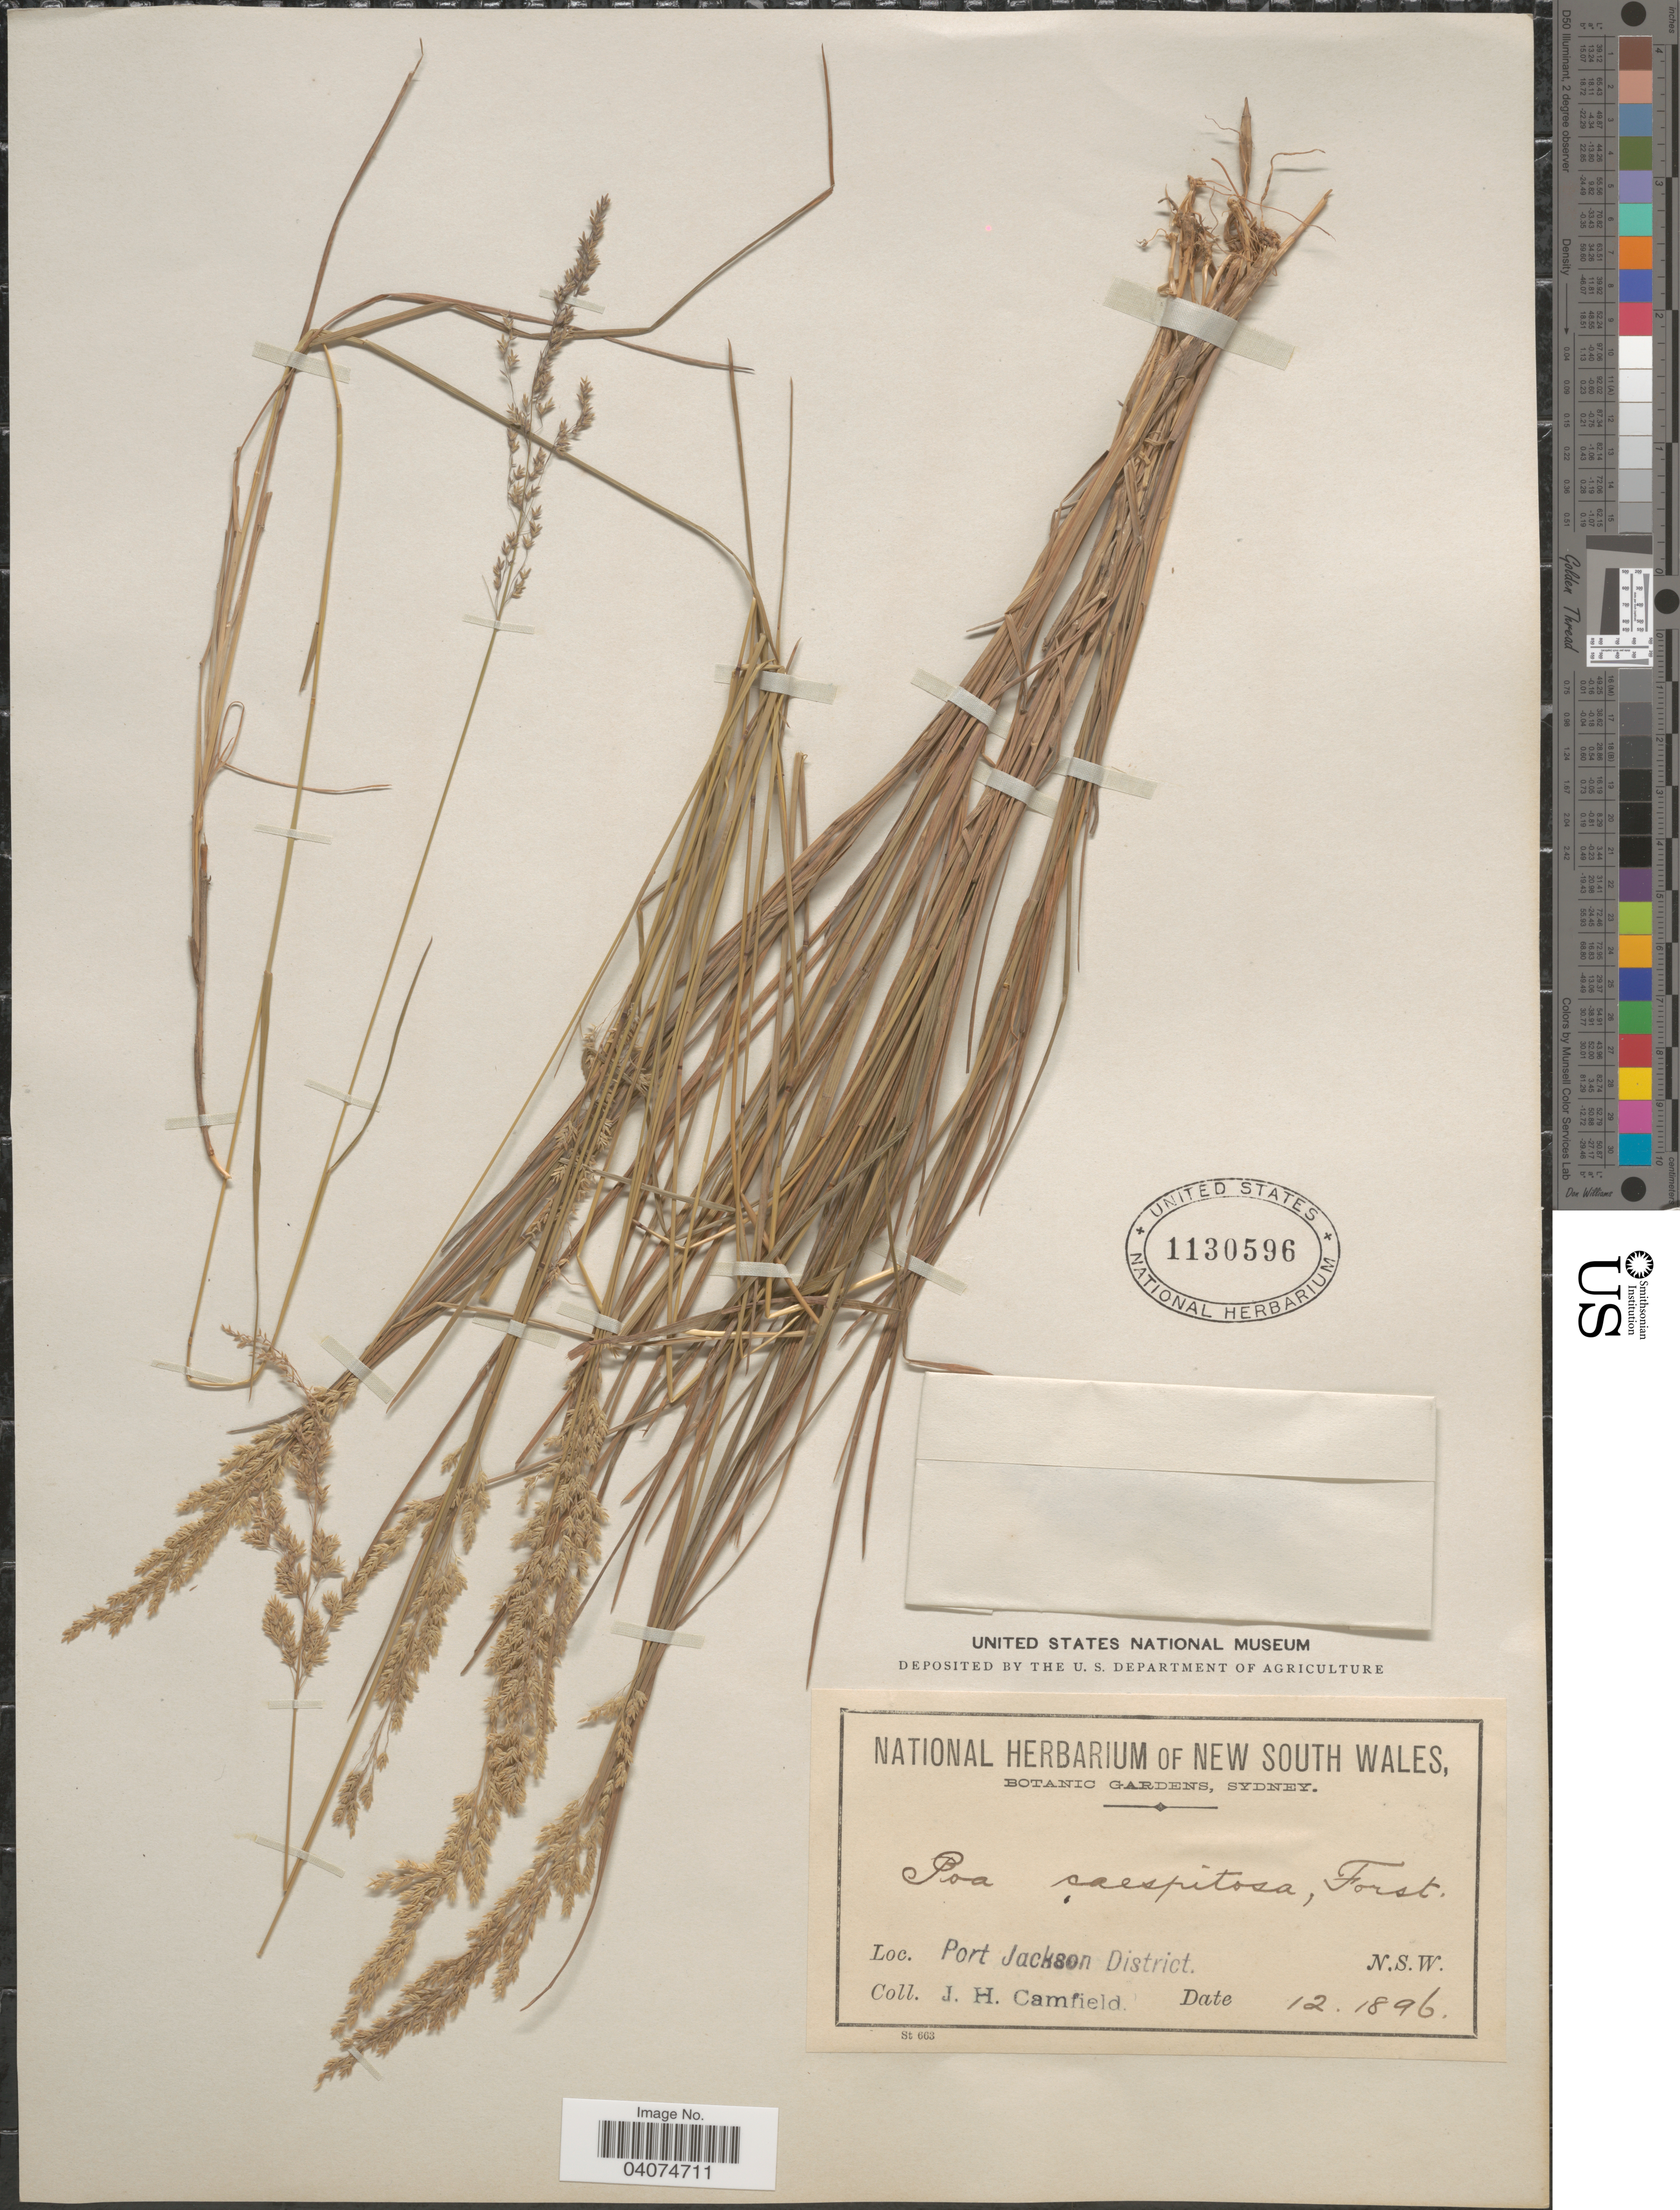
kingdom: Plantae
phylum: Tracheophyta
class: Liliopsida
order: Poales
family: Poaceae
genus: Poa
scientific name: Poa sp.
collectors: J. Camfield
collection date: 1896-12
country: Australia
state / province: New South Wales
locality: Port Jackson District.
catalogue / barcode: US 1130596